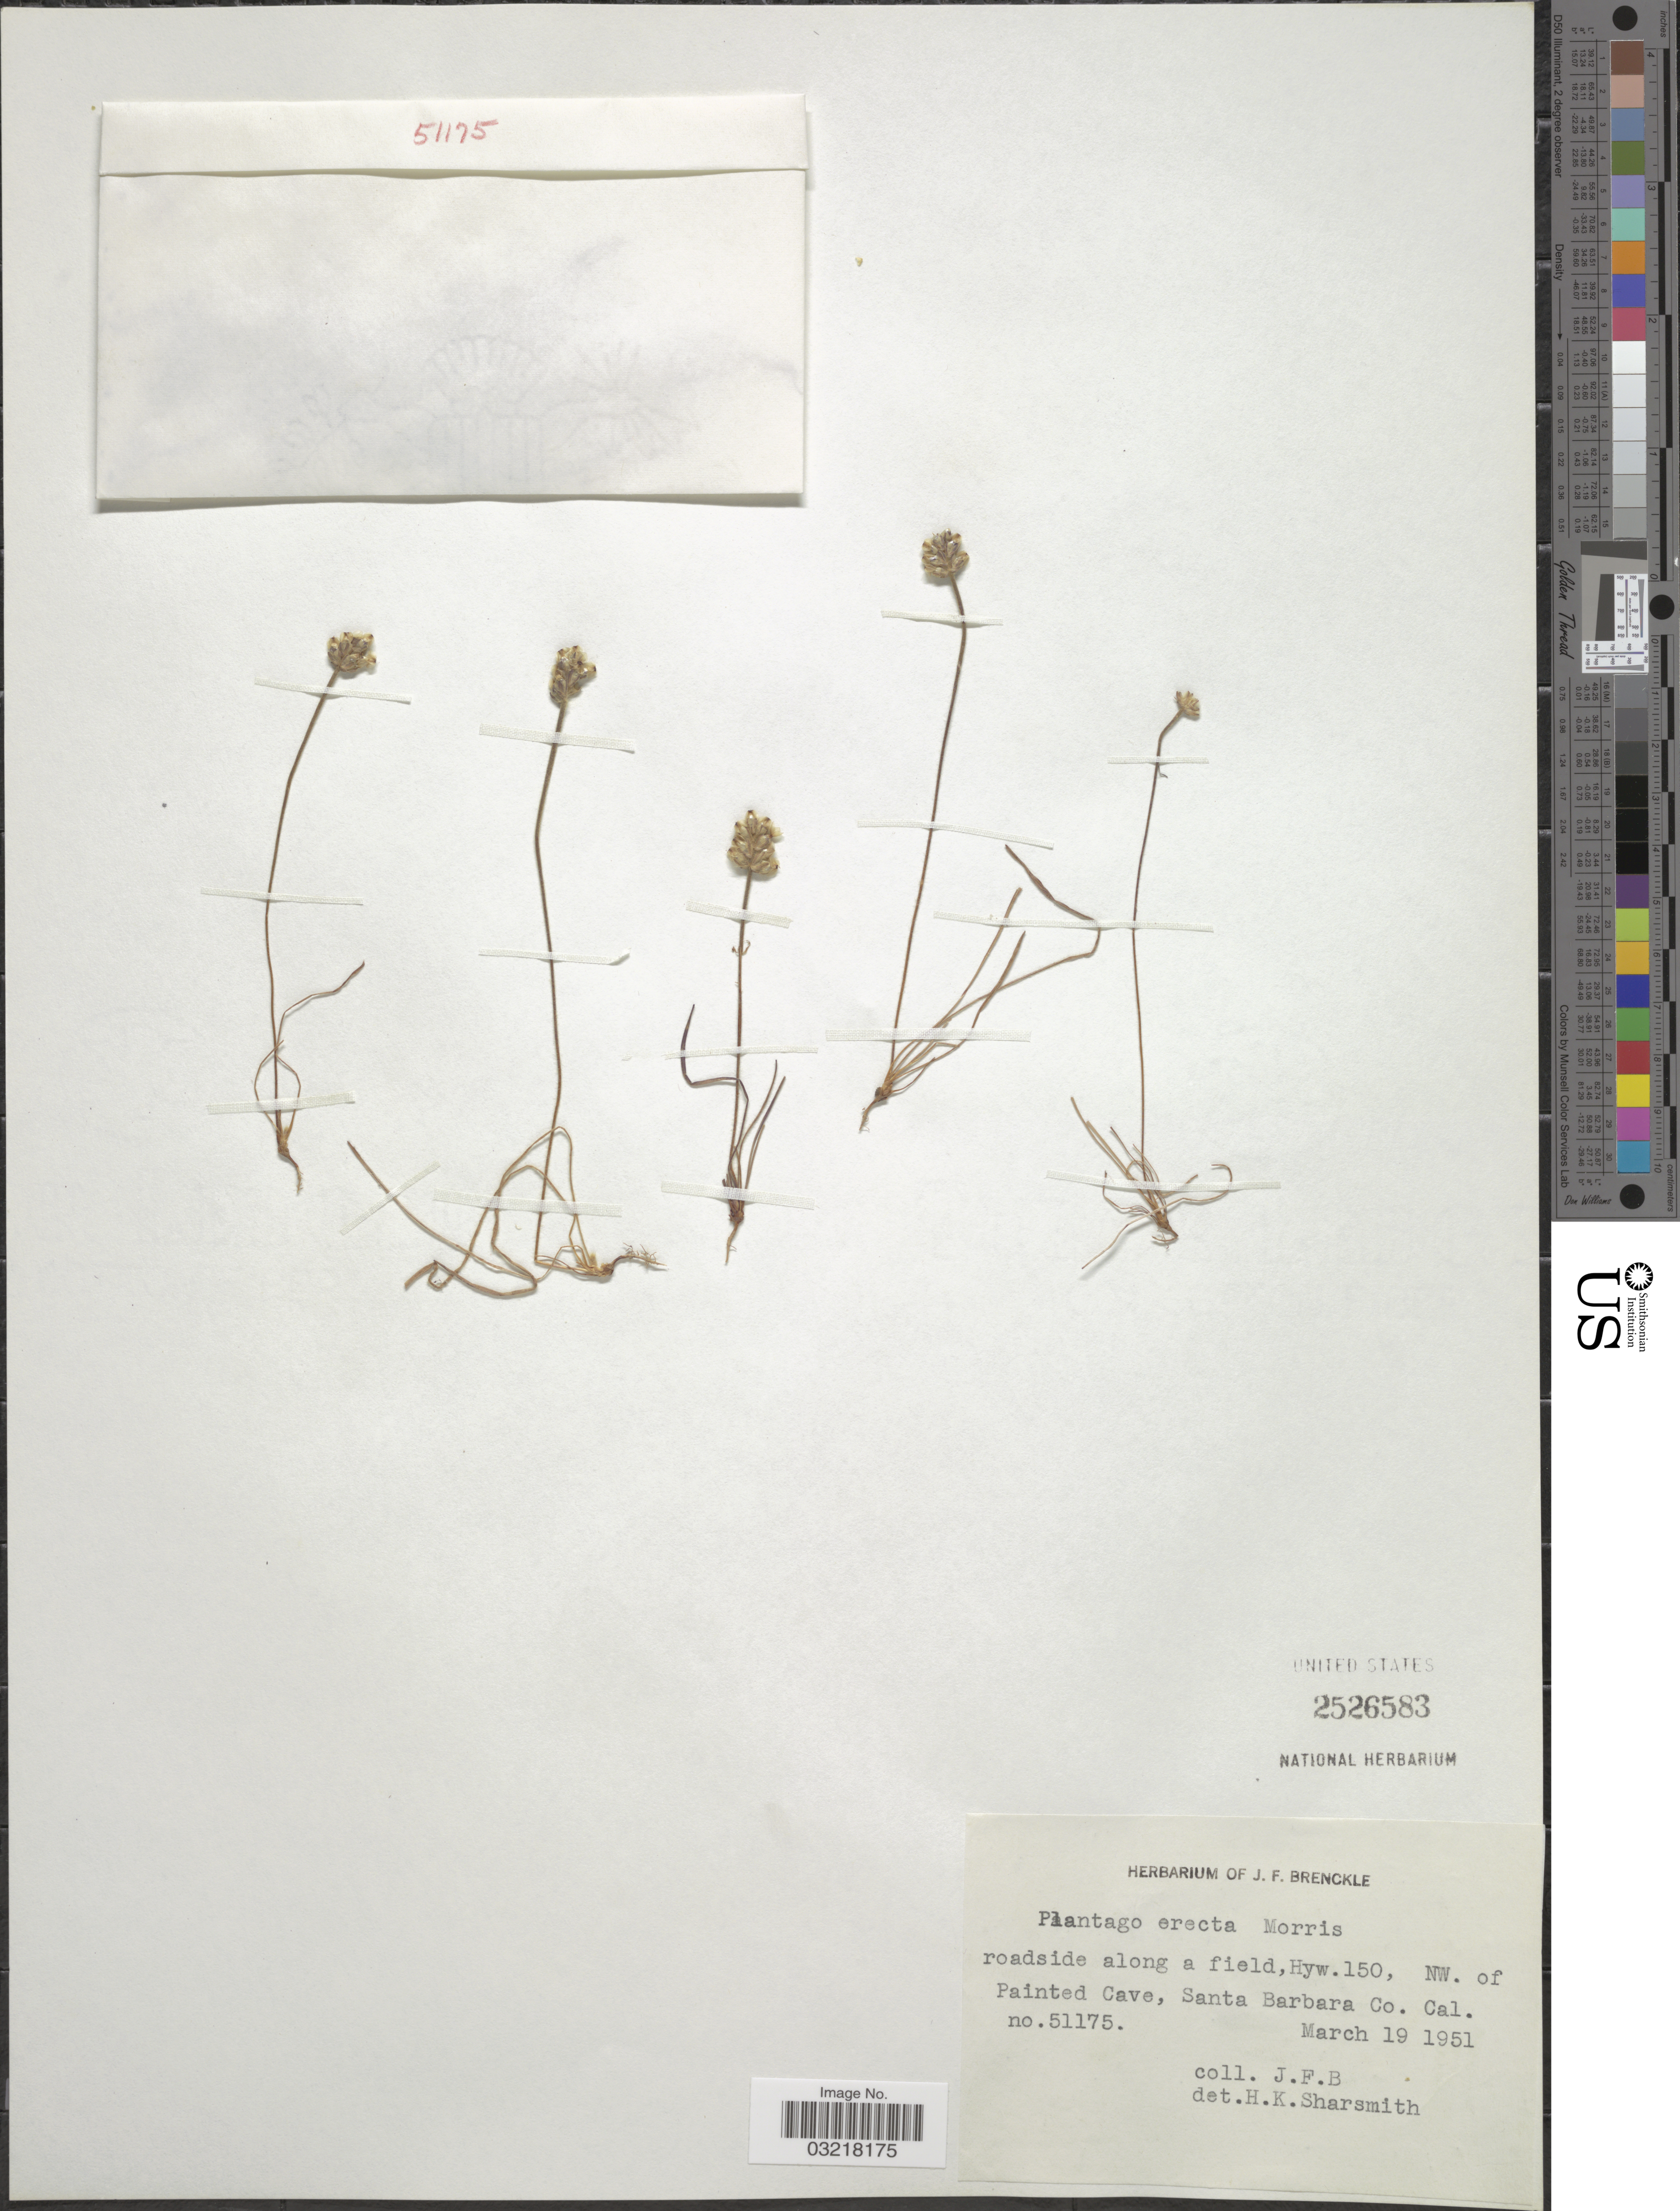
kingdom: Plantae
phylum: Tracheophyta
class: Magnoliopsida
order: Lamiales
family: Plantaginaceae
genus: Plantago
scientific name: Plantago erecta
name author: Morris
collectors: J. Brenckle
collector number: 51175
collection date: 1951-03-19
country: United States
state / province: California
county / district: Santa Barbara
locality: Roadside along a field, Hyw. 150, NW. of Painted Cave, Santa Barbara Co.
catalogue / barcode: US 2526583